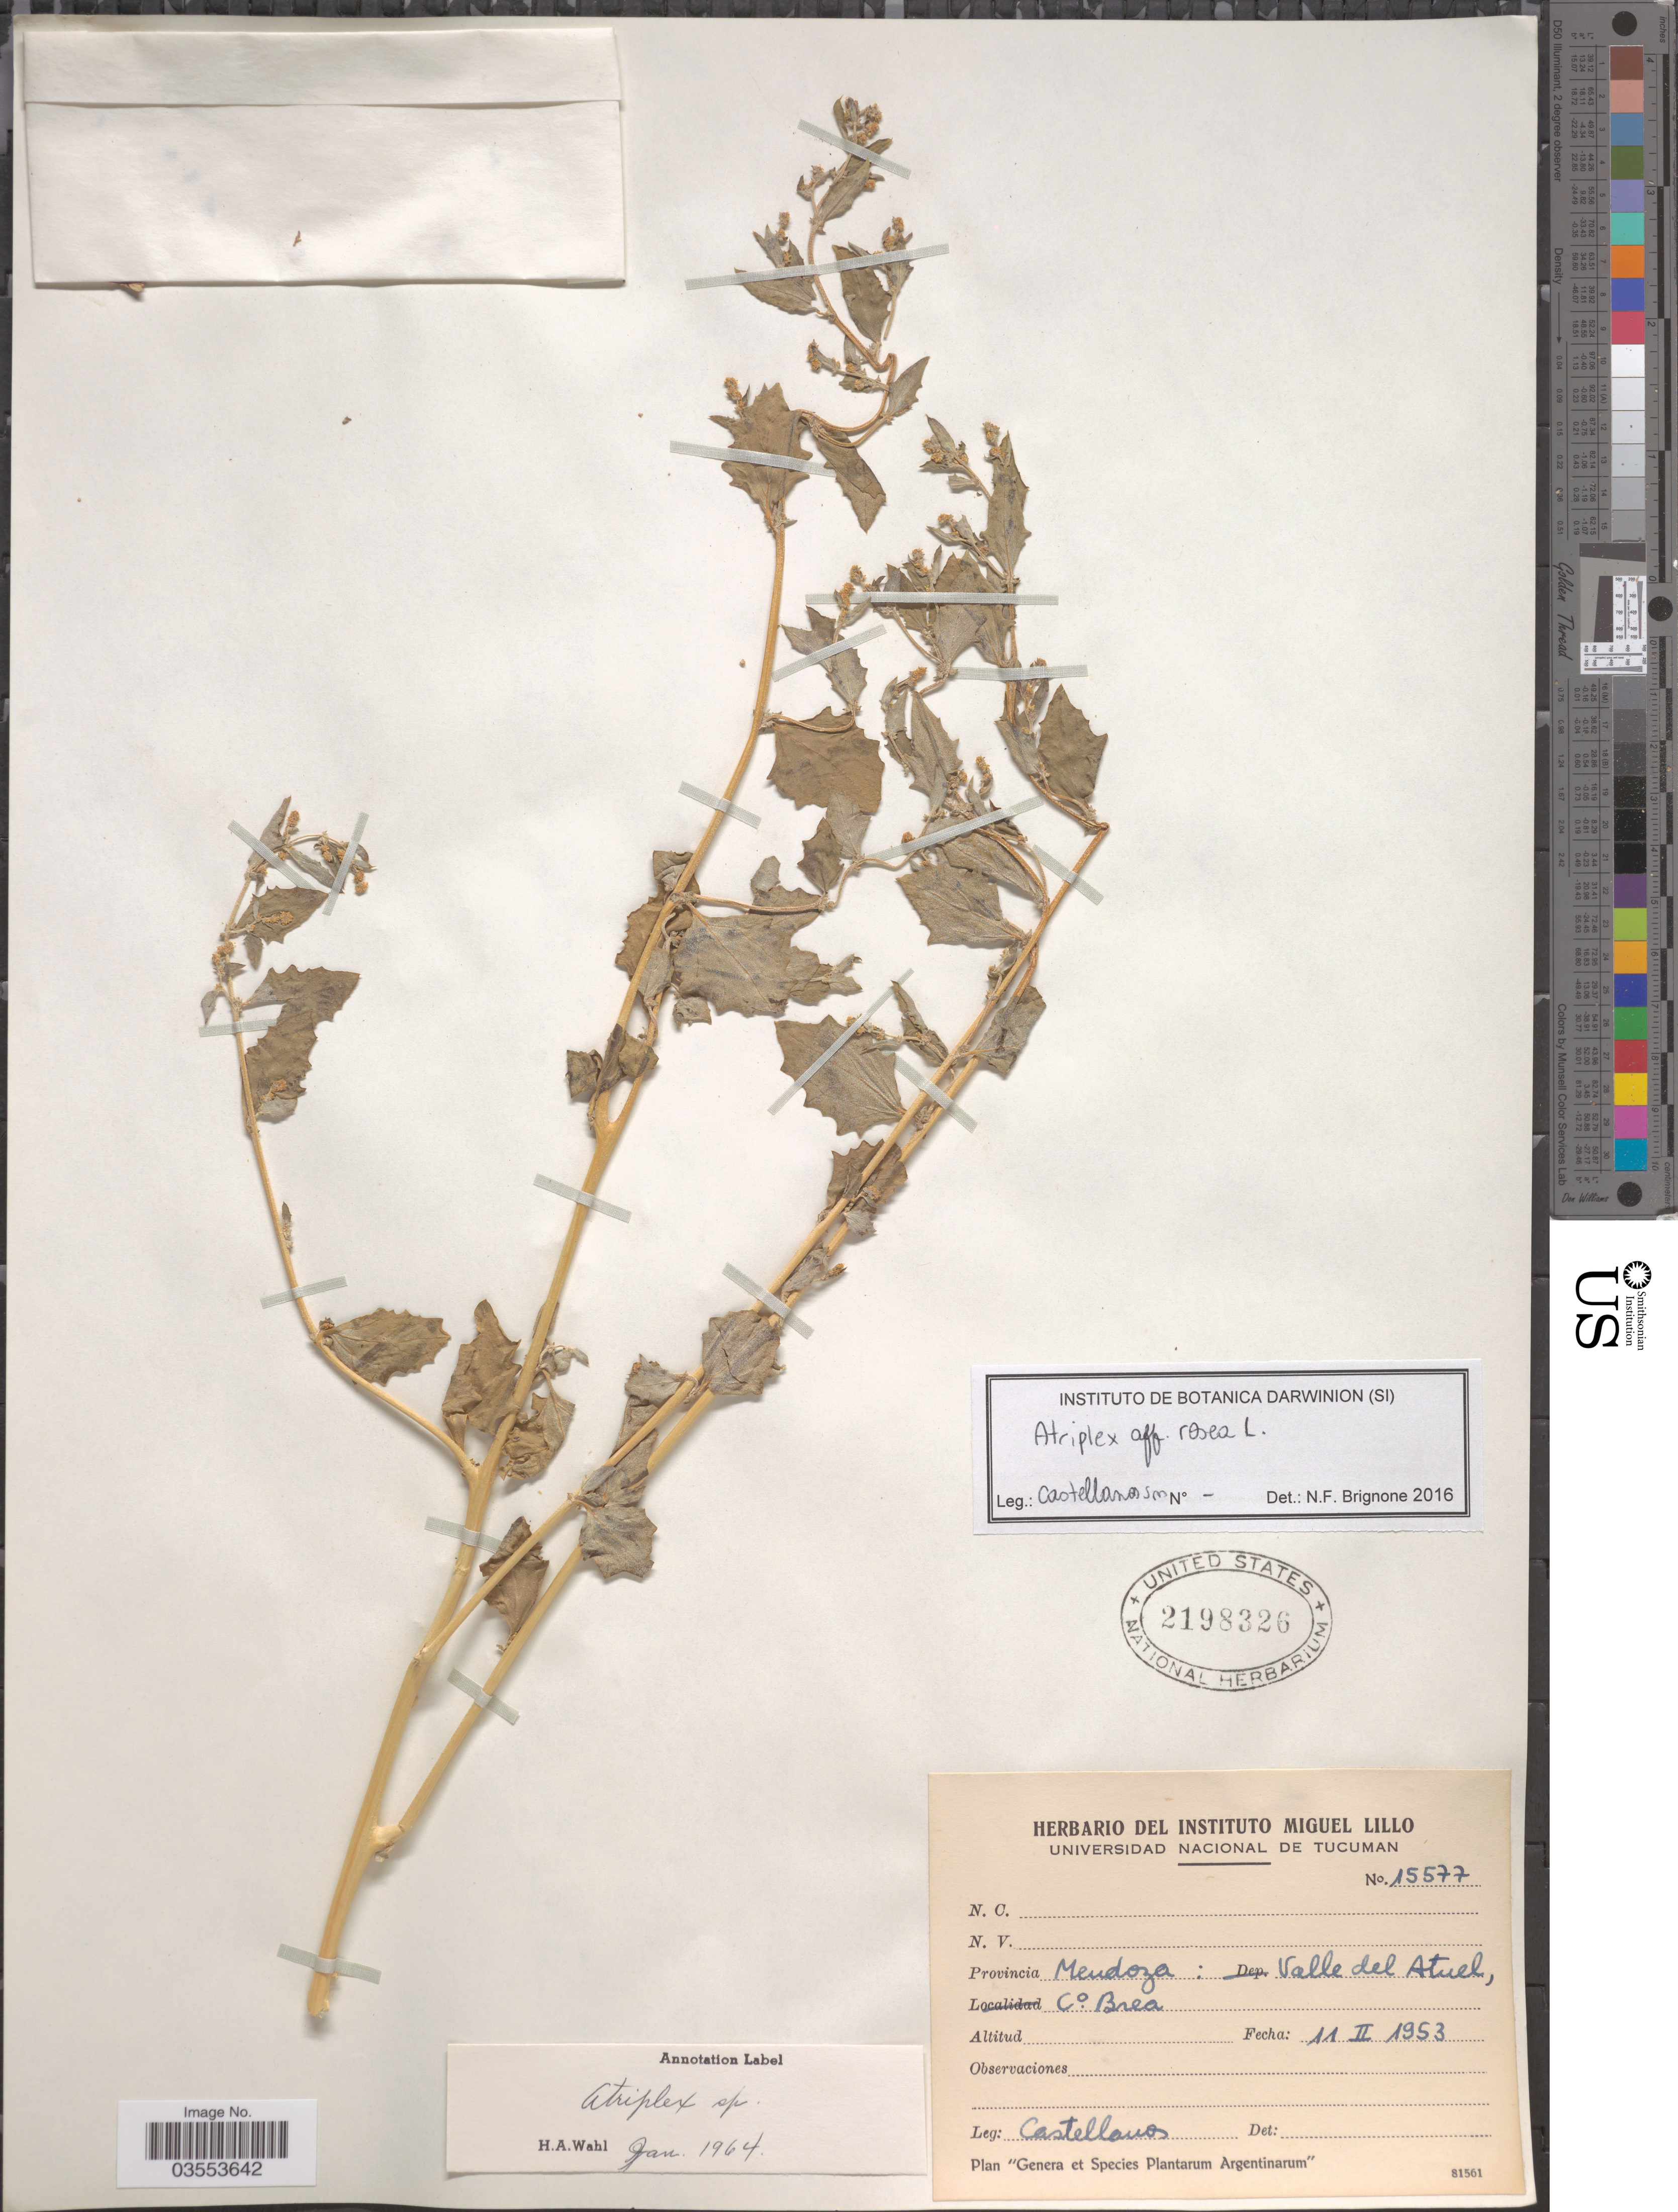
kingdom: Plantae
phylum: Tracheophyta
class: Magnoliopsida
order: Caryophyllales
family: Amaranthaceae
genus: Atriplex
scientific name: Atriplex sp.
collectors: -- Castellanos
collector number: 15577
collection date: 1953-02-11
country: Argentina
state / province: Mendoza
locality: Valle del Atuel, C°. Brea.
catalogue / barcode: US 2198326